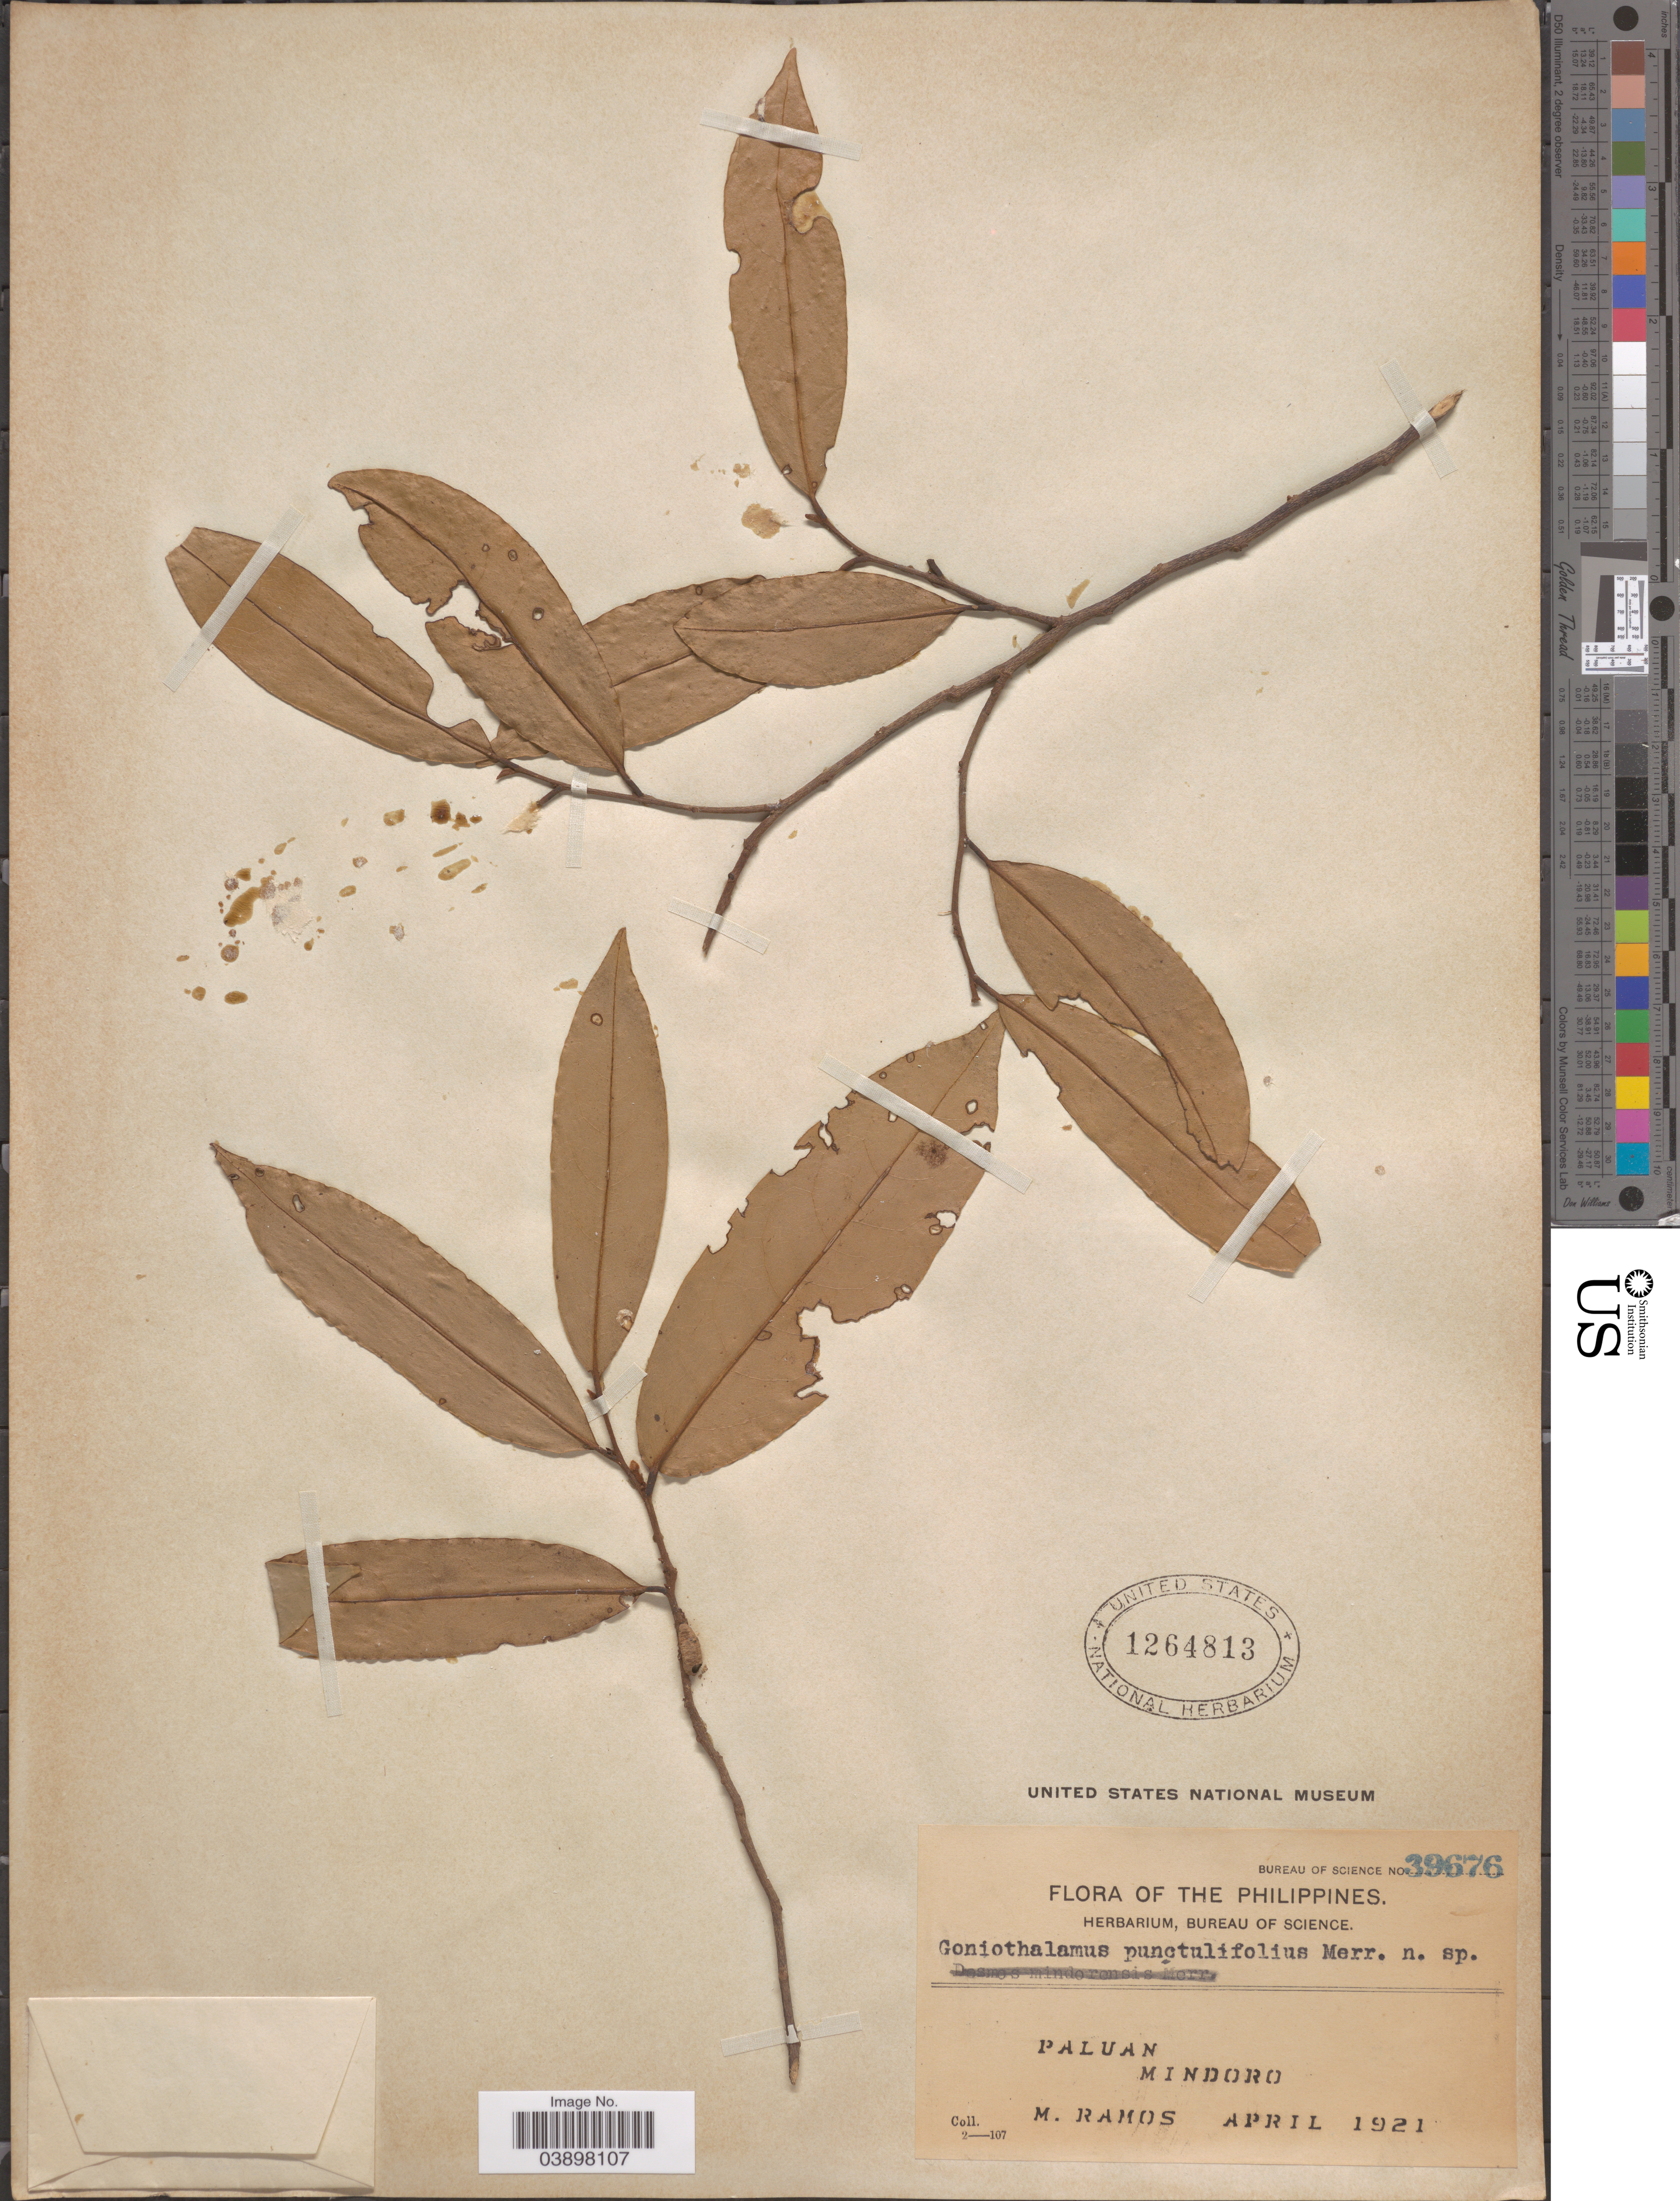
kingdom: Plantae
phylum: Tracheophyta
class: Magnoliopsida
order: Magnoliales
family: Annonaceae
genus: Goniothalamus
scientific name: Goniothalamus puncticulifolius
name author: Merr.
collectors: M. Ramos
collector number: Bureau of Science 39676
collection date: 1921-04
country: Philippines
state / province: Mimaropa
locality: Paluan, Mindoro.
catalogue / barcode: US 1264813